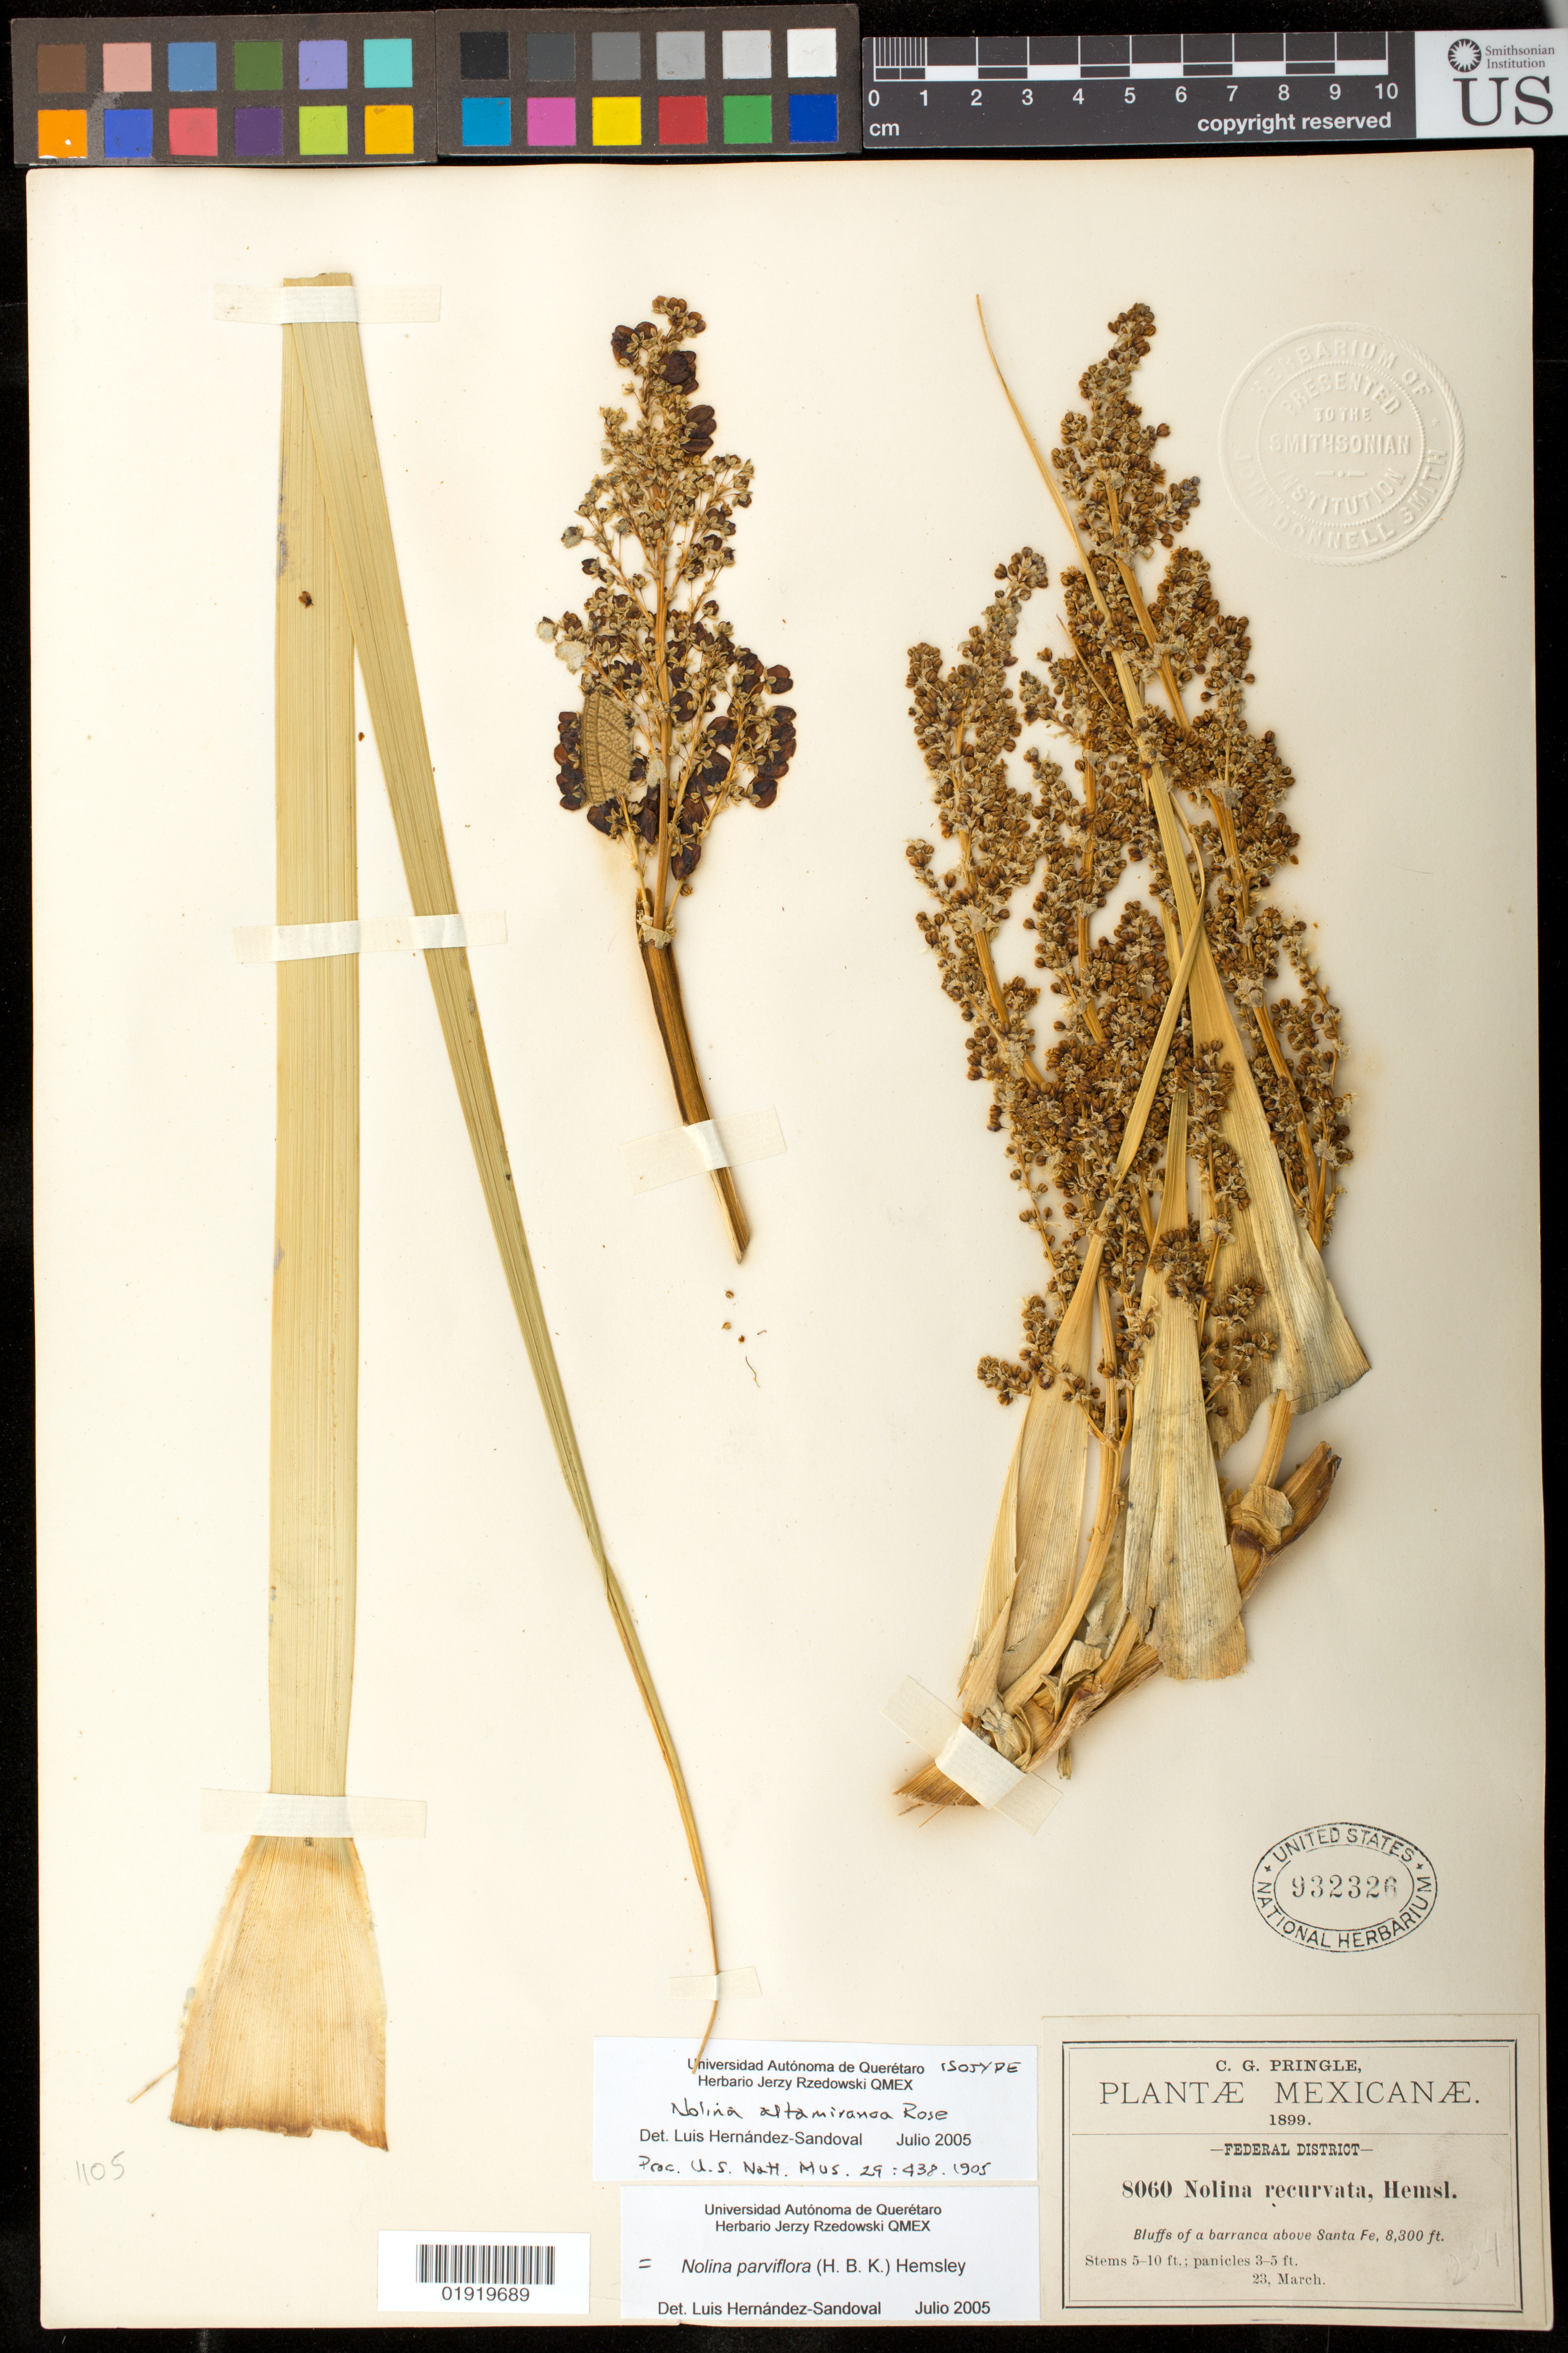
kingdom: Plantae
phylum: Tracheophyta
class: Liliopsida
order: Asparagales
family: Asparagaceae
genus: Nolina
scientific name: Nolina altamiranoana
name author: Rose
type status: Isotype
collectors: C. G. Pringle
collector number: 8060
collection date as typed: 23 Mar 1899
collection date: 1899-03-23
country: Mexico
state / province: Distrito Federal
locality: Bluffs of a barranca above Santa Fe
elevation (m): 2530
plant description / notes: Specimen ex herb. John Donnell Smith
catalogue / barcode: US 932326